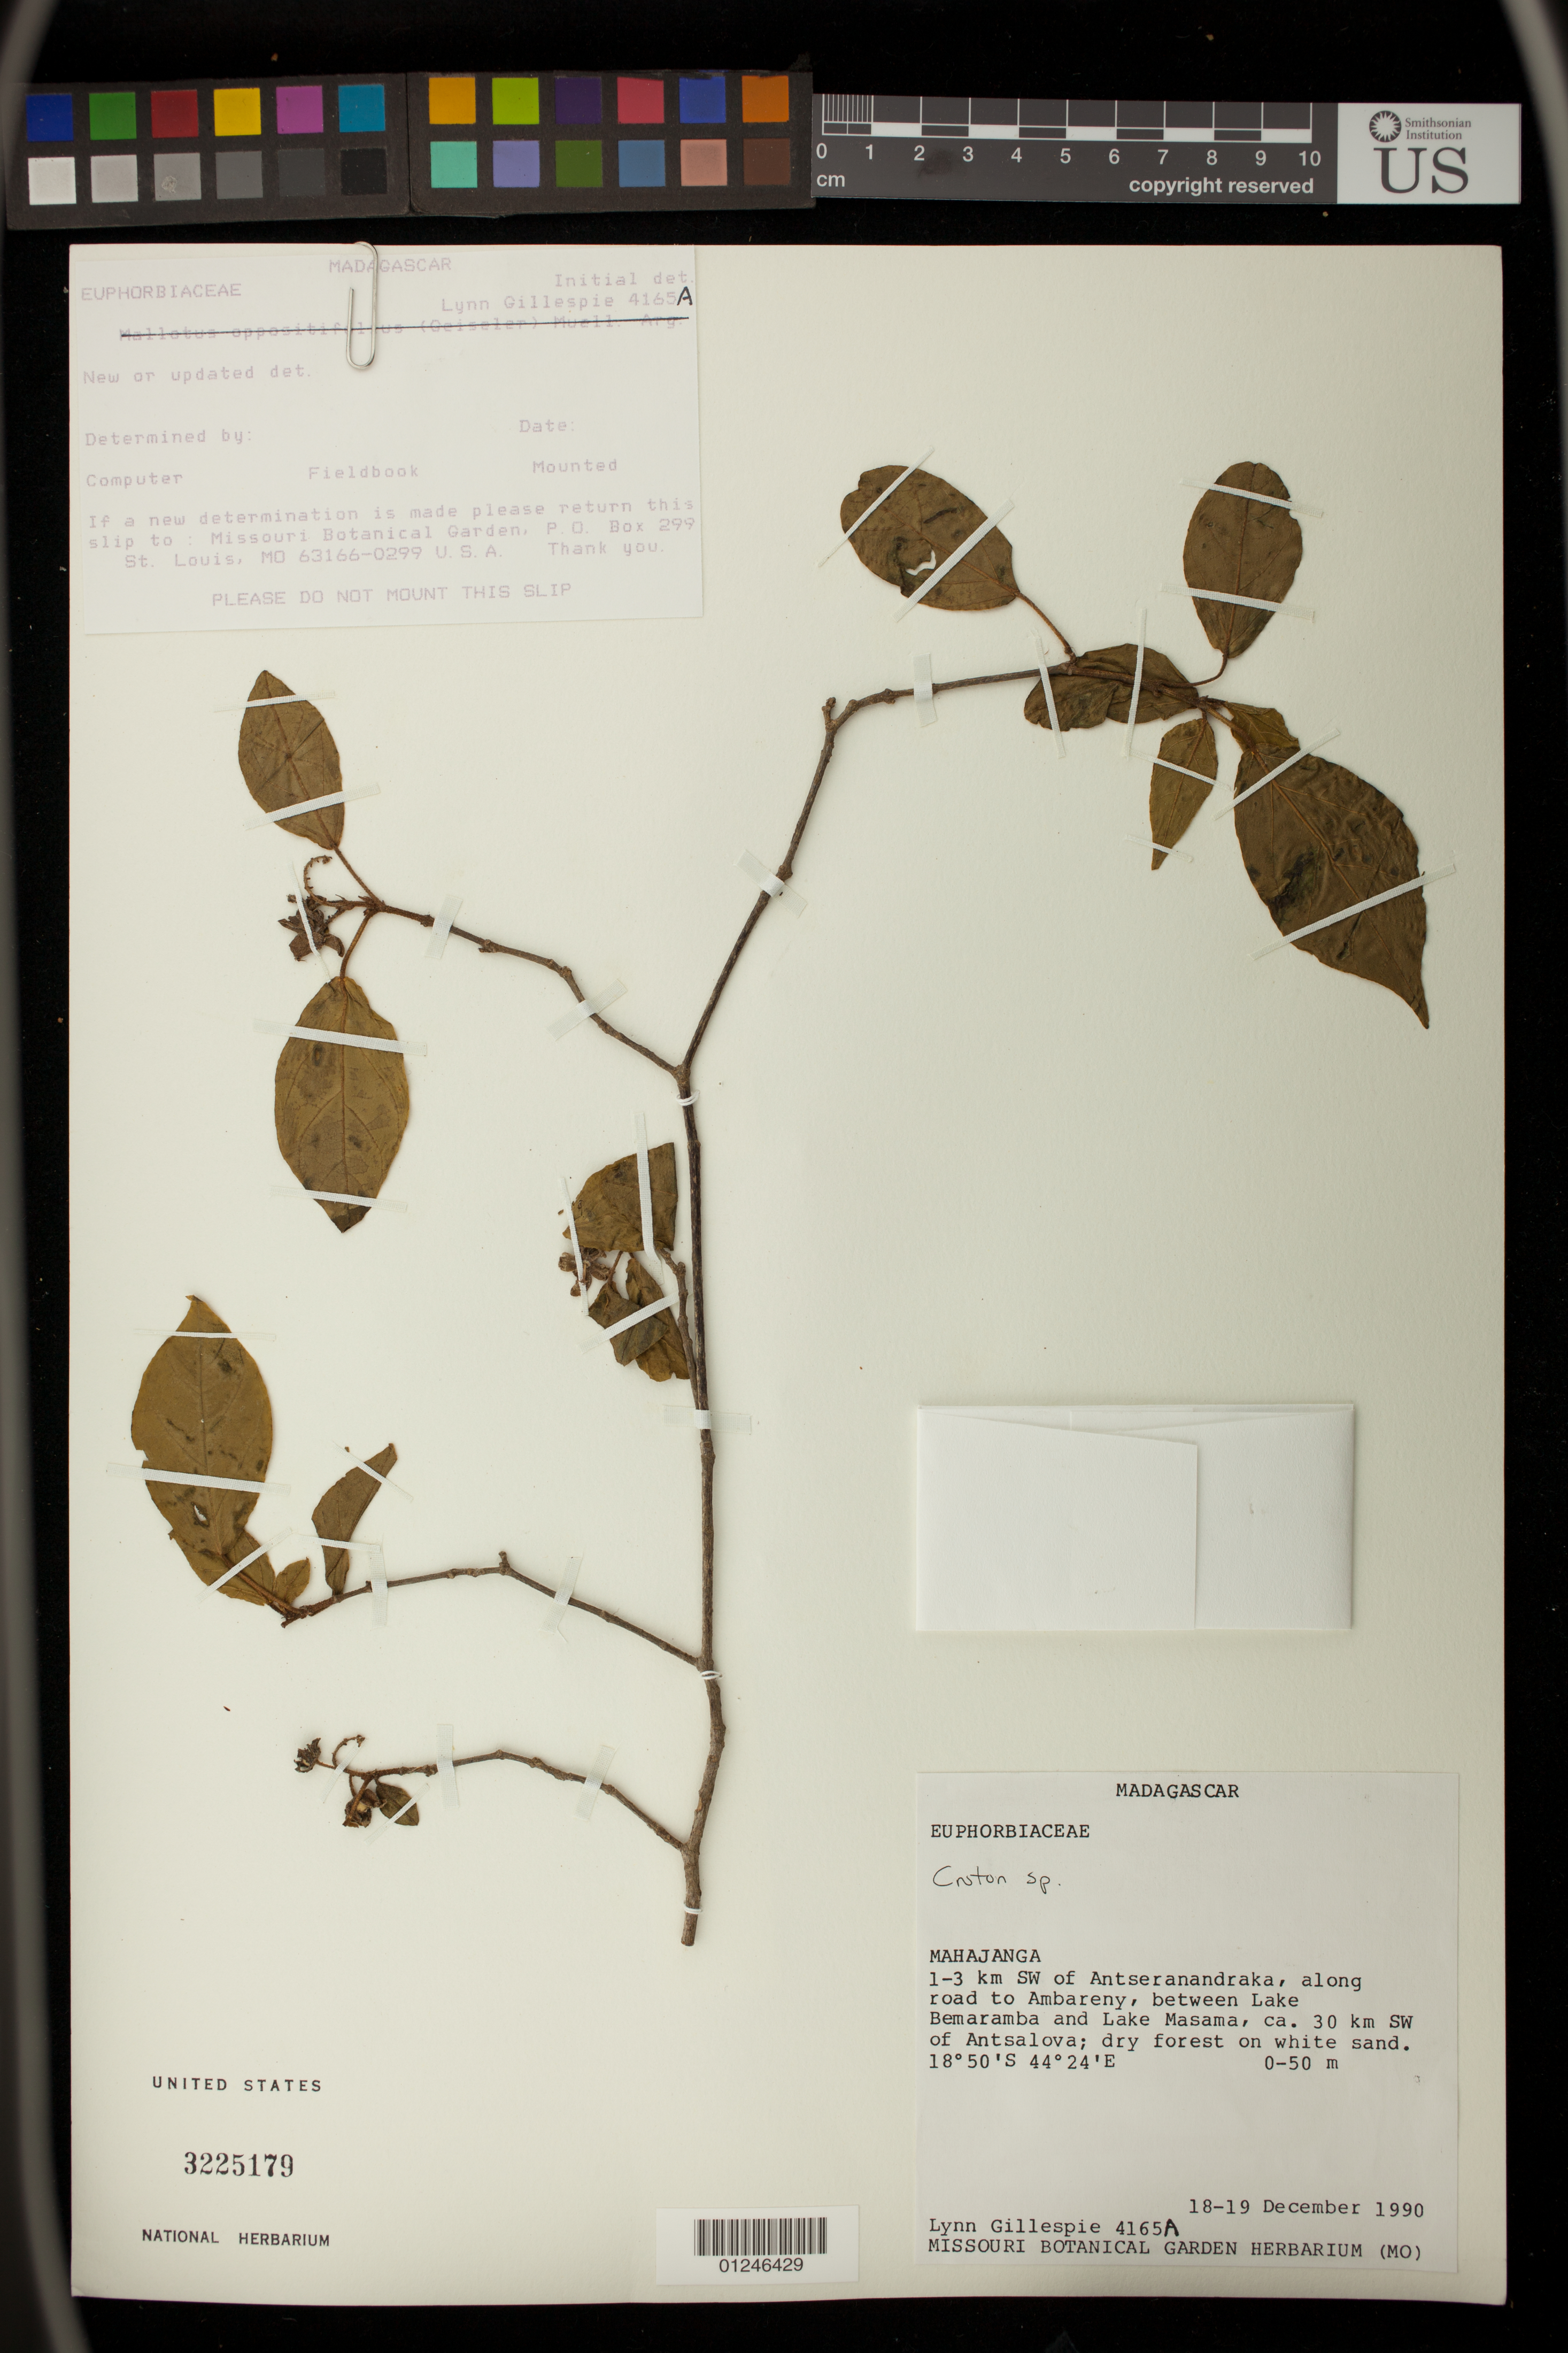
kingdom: Plantae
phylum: Tracheophyta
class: Magnoliopsida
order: Malpighiales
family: Euphorbiaceae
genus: Croton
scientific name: Croton bastardii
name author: Leandri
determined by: Berry, P. E., (WIS), University of Wisconsin - Madison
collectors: L. J. Gillespie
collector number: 4165A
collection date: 1990-12-18/1990-12-19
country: Madagascar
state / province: Boeny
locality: Mahajanga, 1-3 km SW of Antseranandraka, along road to Ambareny, between Lake Bemaramba and Lake Masama, ca. 30 km SW of Antsalova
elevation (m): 0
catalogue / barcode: US 3225179